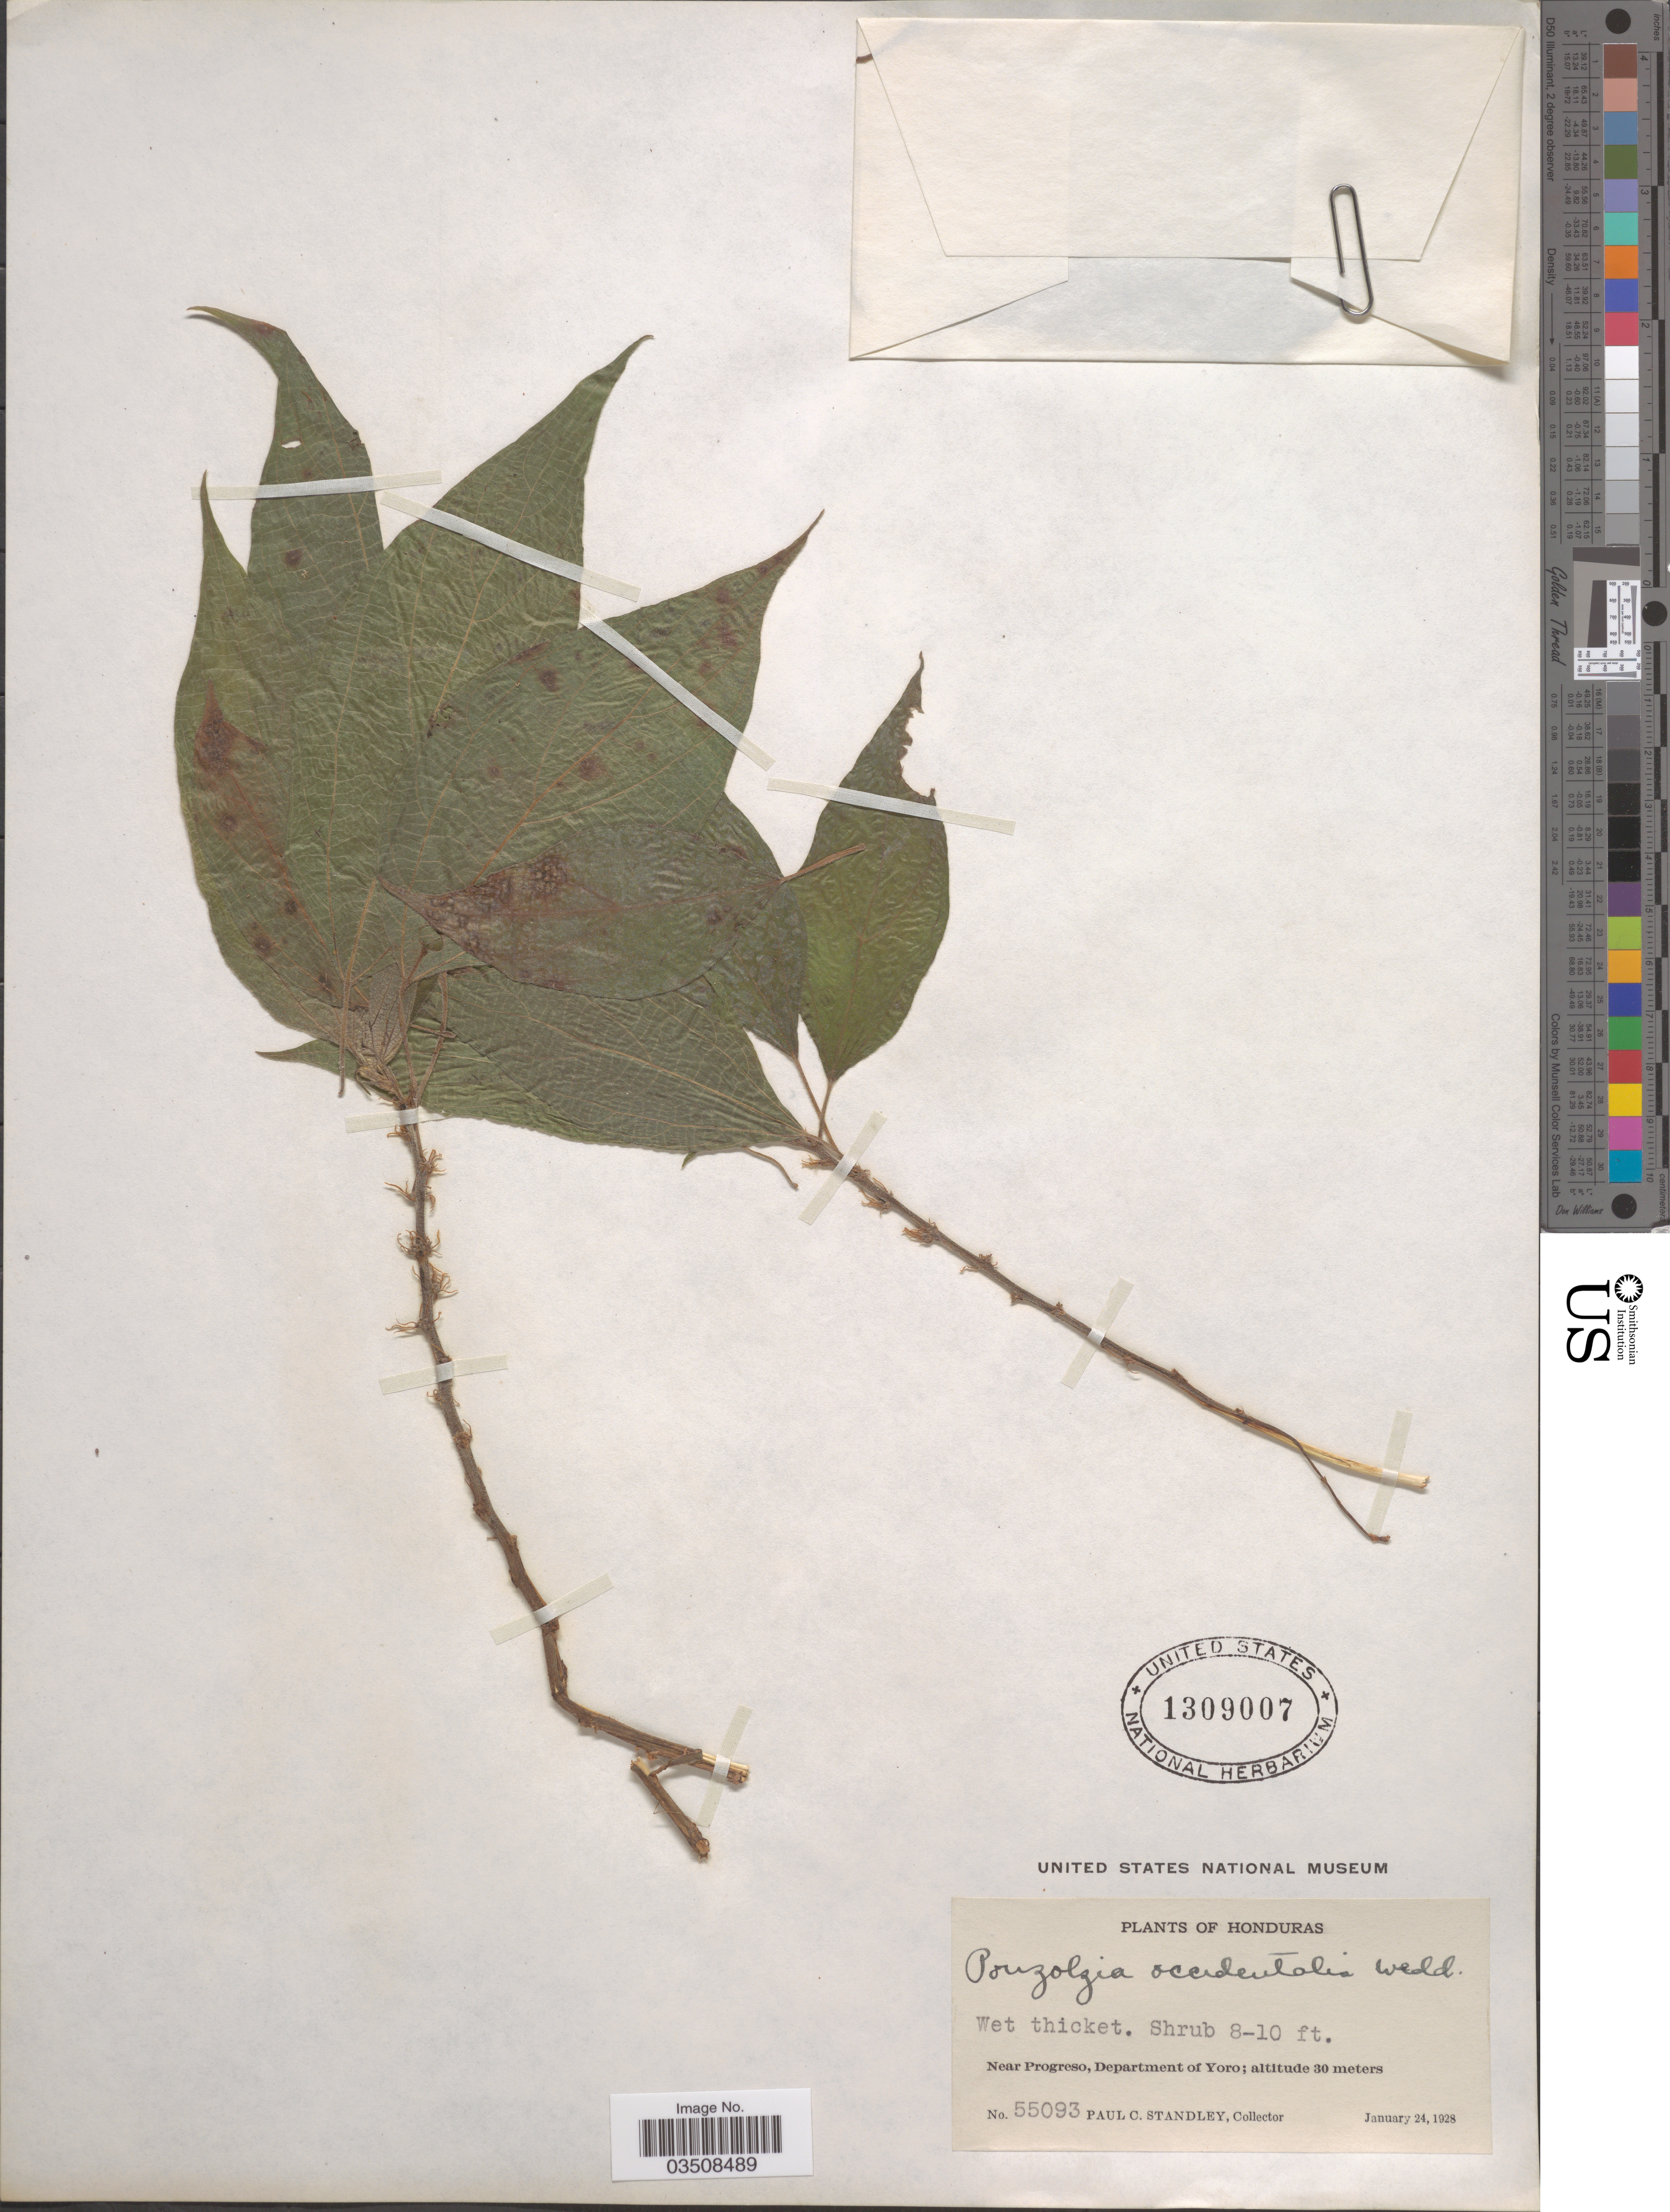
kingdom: Plantae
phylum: Tracheophyta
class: Magnoliopsida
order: Rosales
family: Urticaceae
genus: Pouzolzia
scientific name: Pouzolzia occidentalis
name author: (Liebm.) Wedd.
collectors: P. C. Standley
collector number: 55093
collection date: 1928-01-24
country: Honduras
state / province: Yoro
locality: Near Progreso, Department of Yoro.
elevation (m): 30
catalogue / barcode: US 1309007